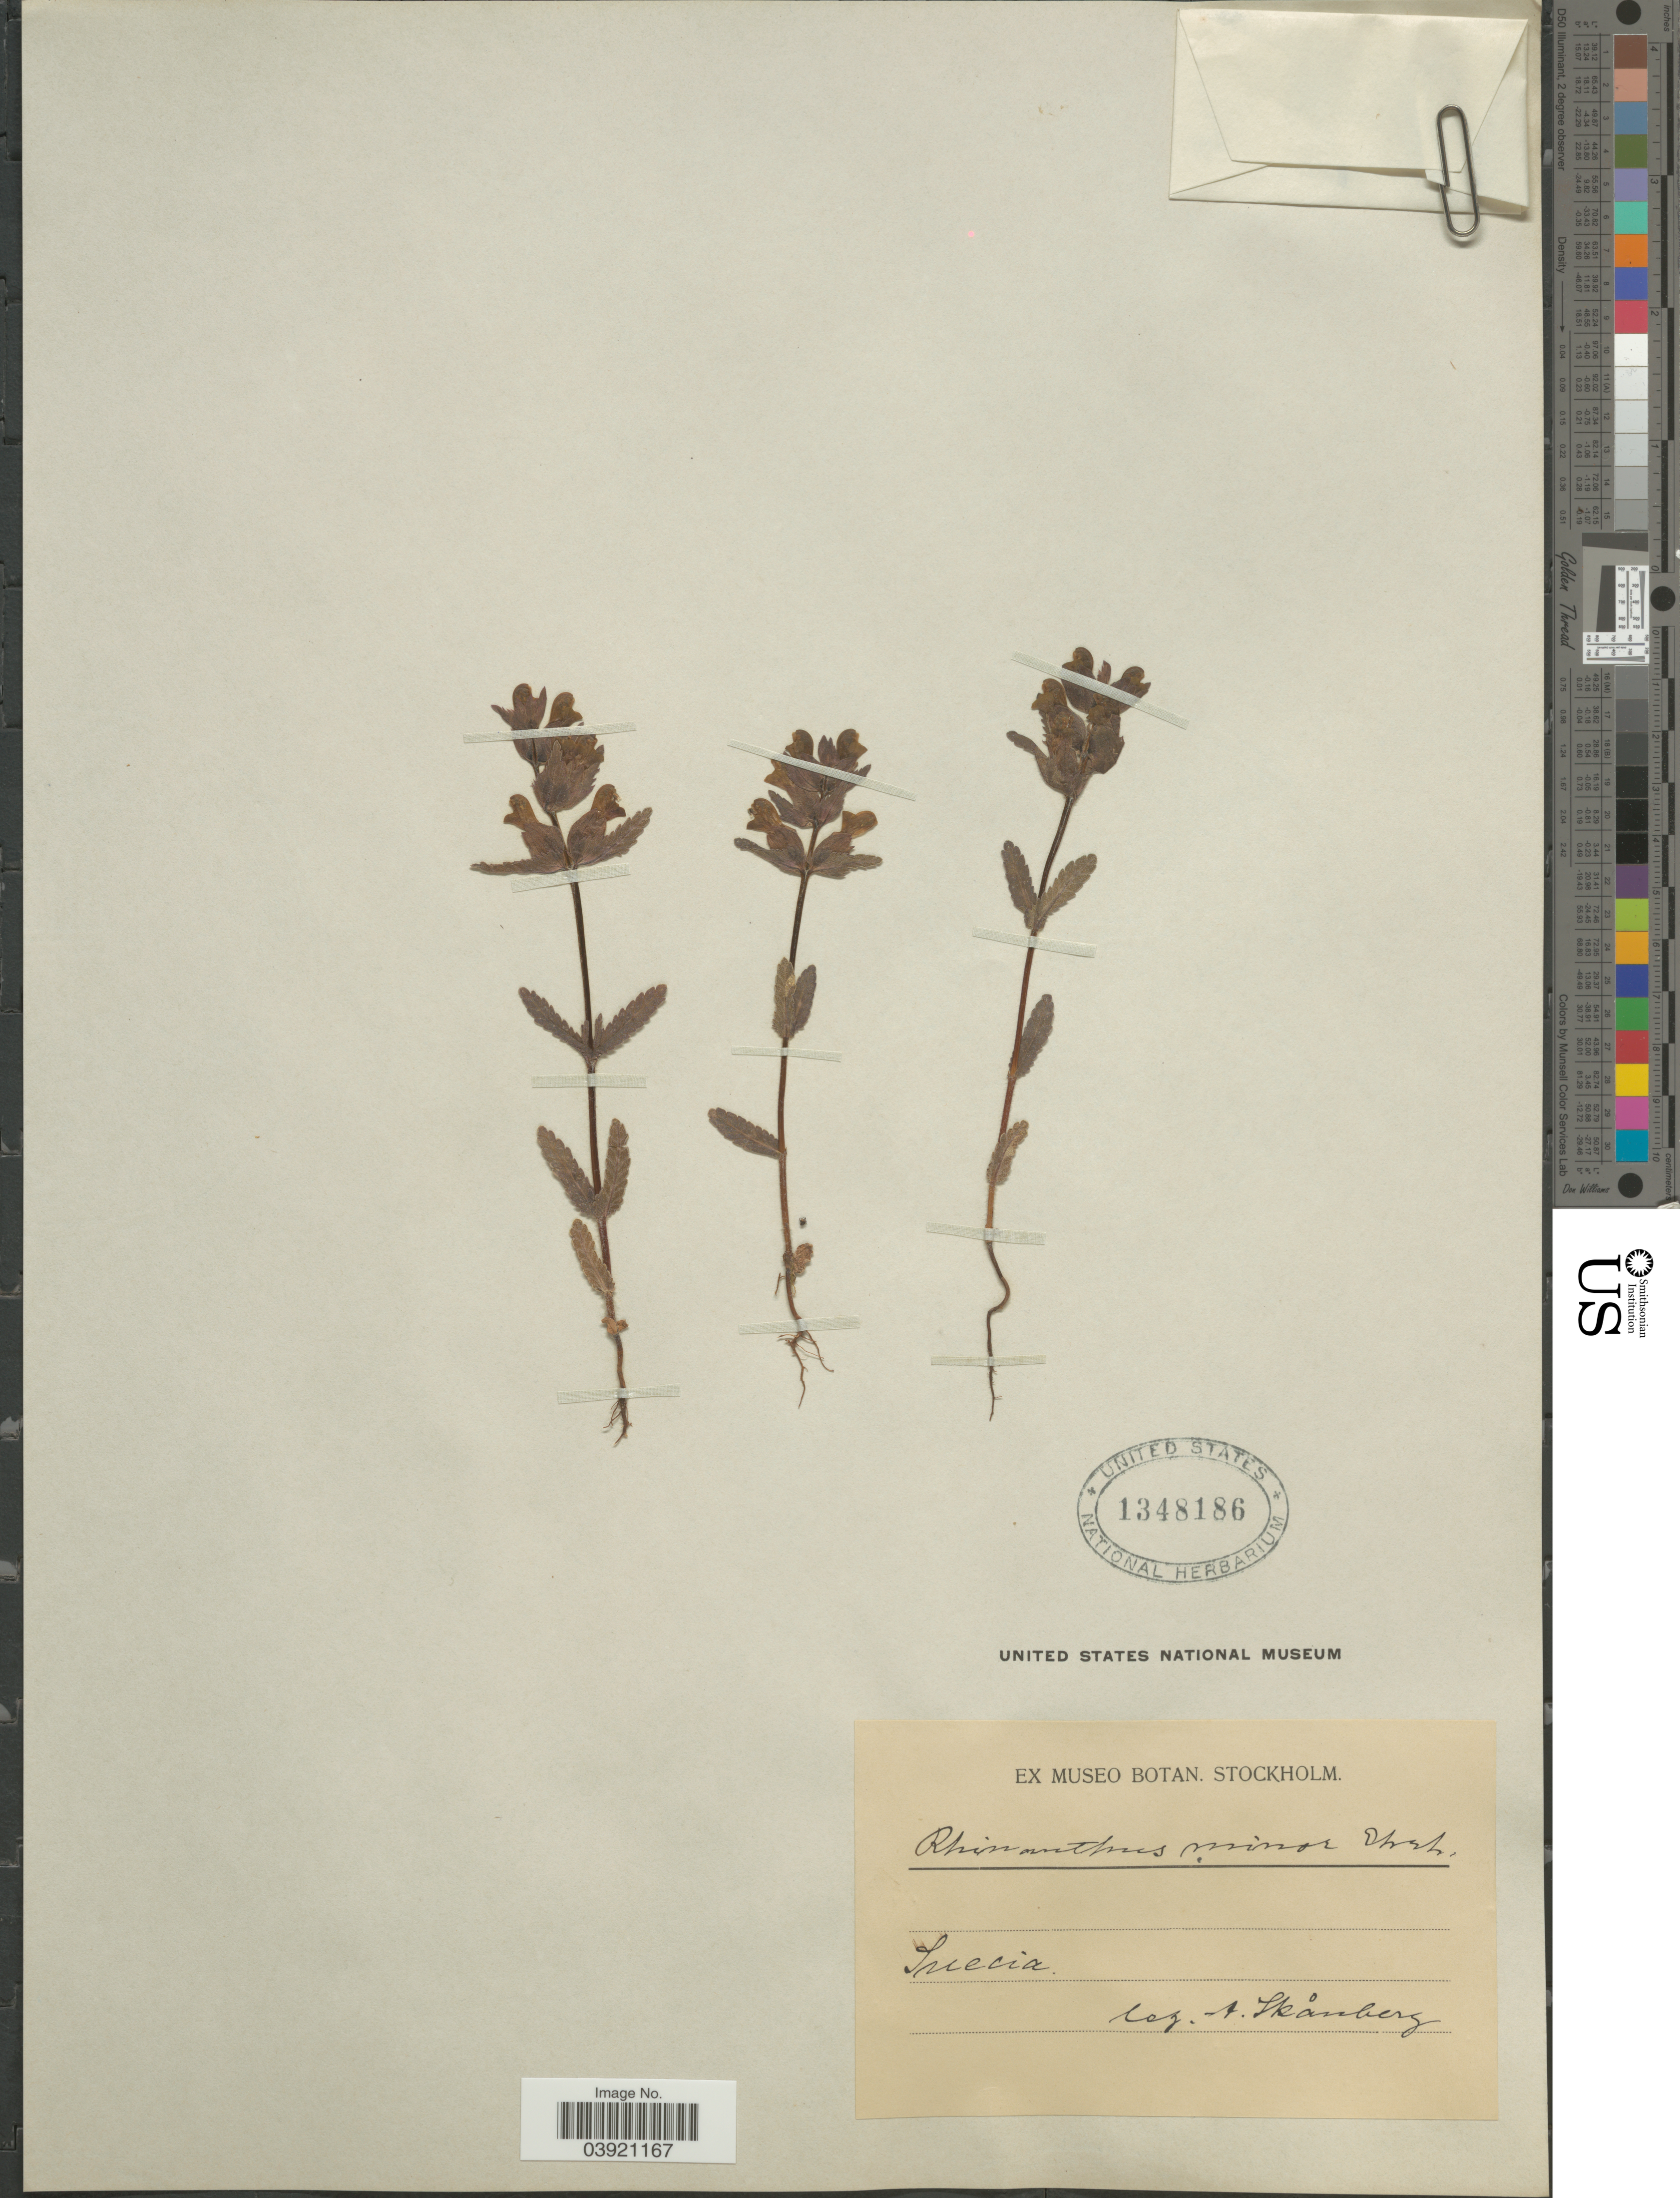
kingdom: Plantae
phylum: Tracheophyta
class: Magnoliopsida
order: Lamiales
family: Orobanchaceae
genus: Rhinanthus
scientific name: Rhinanthus minor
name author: L.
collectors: A. Skånberg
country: Sweden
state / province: Stockholm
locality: Suecia.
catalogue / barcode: US 1348186